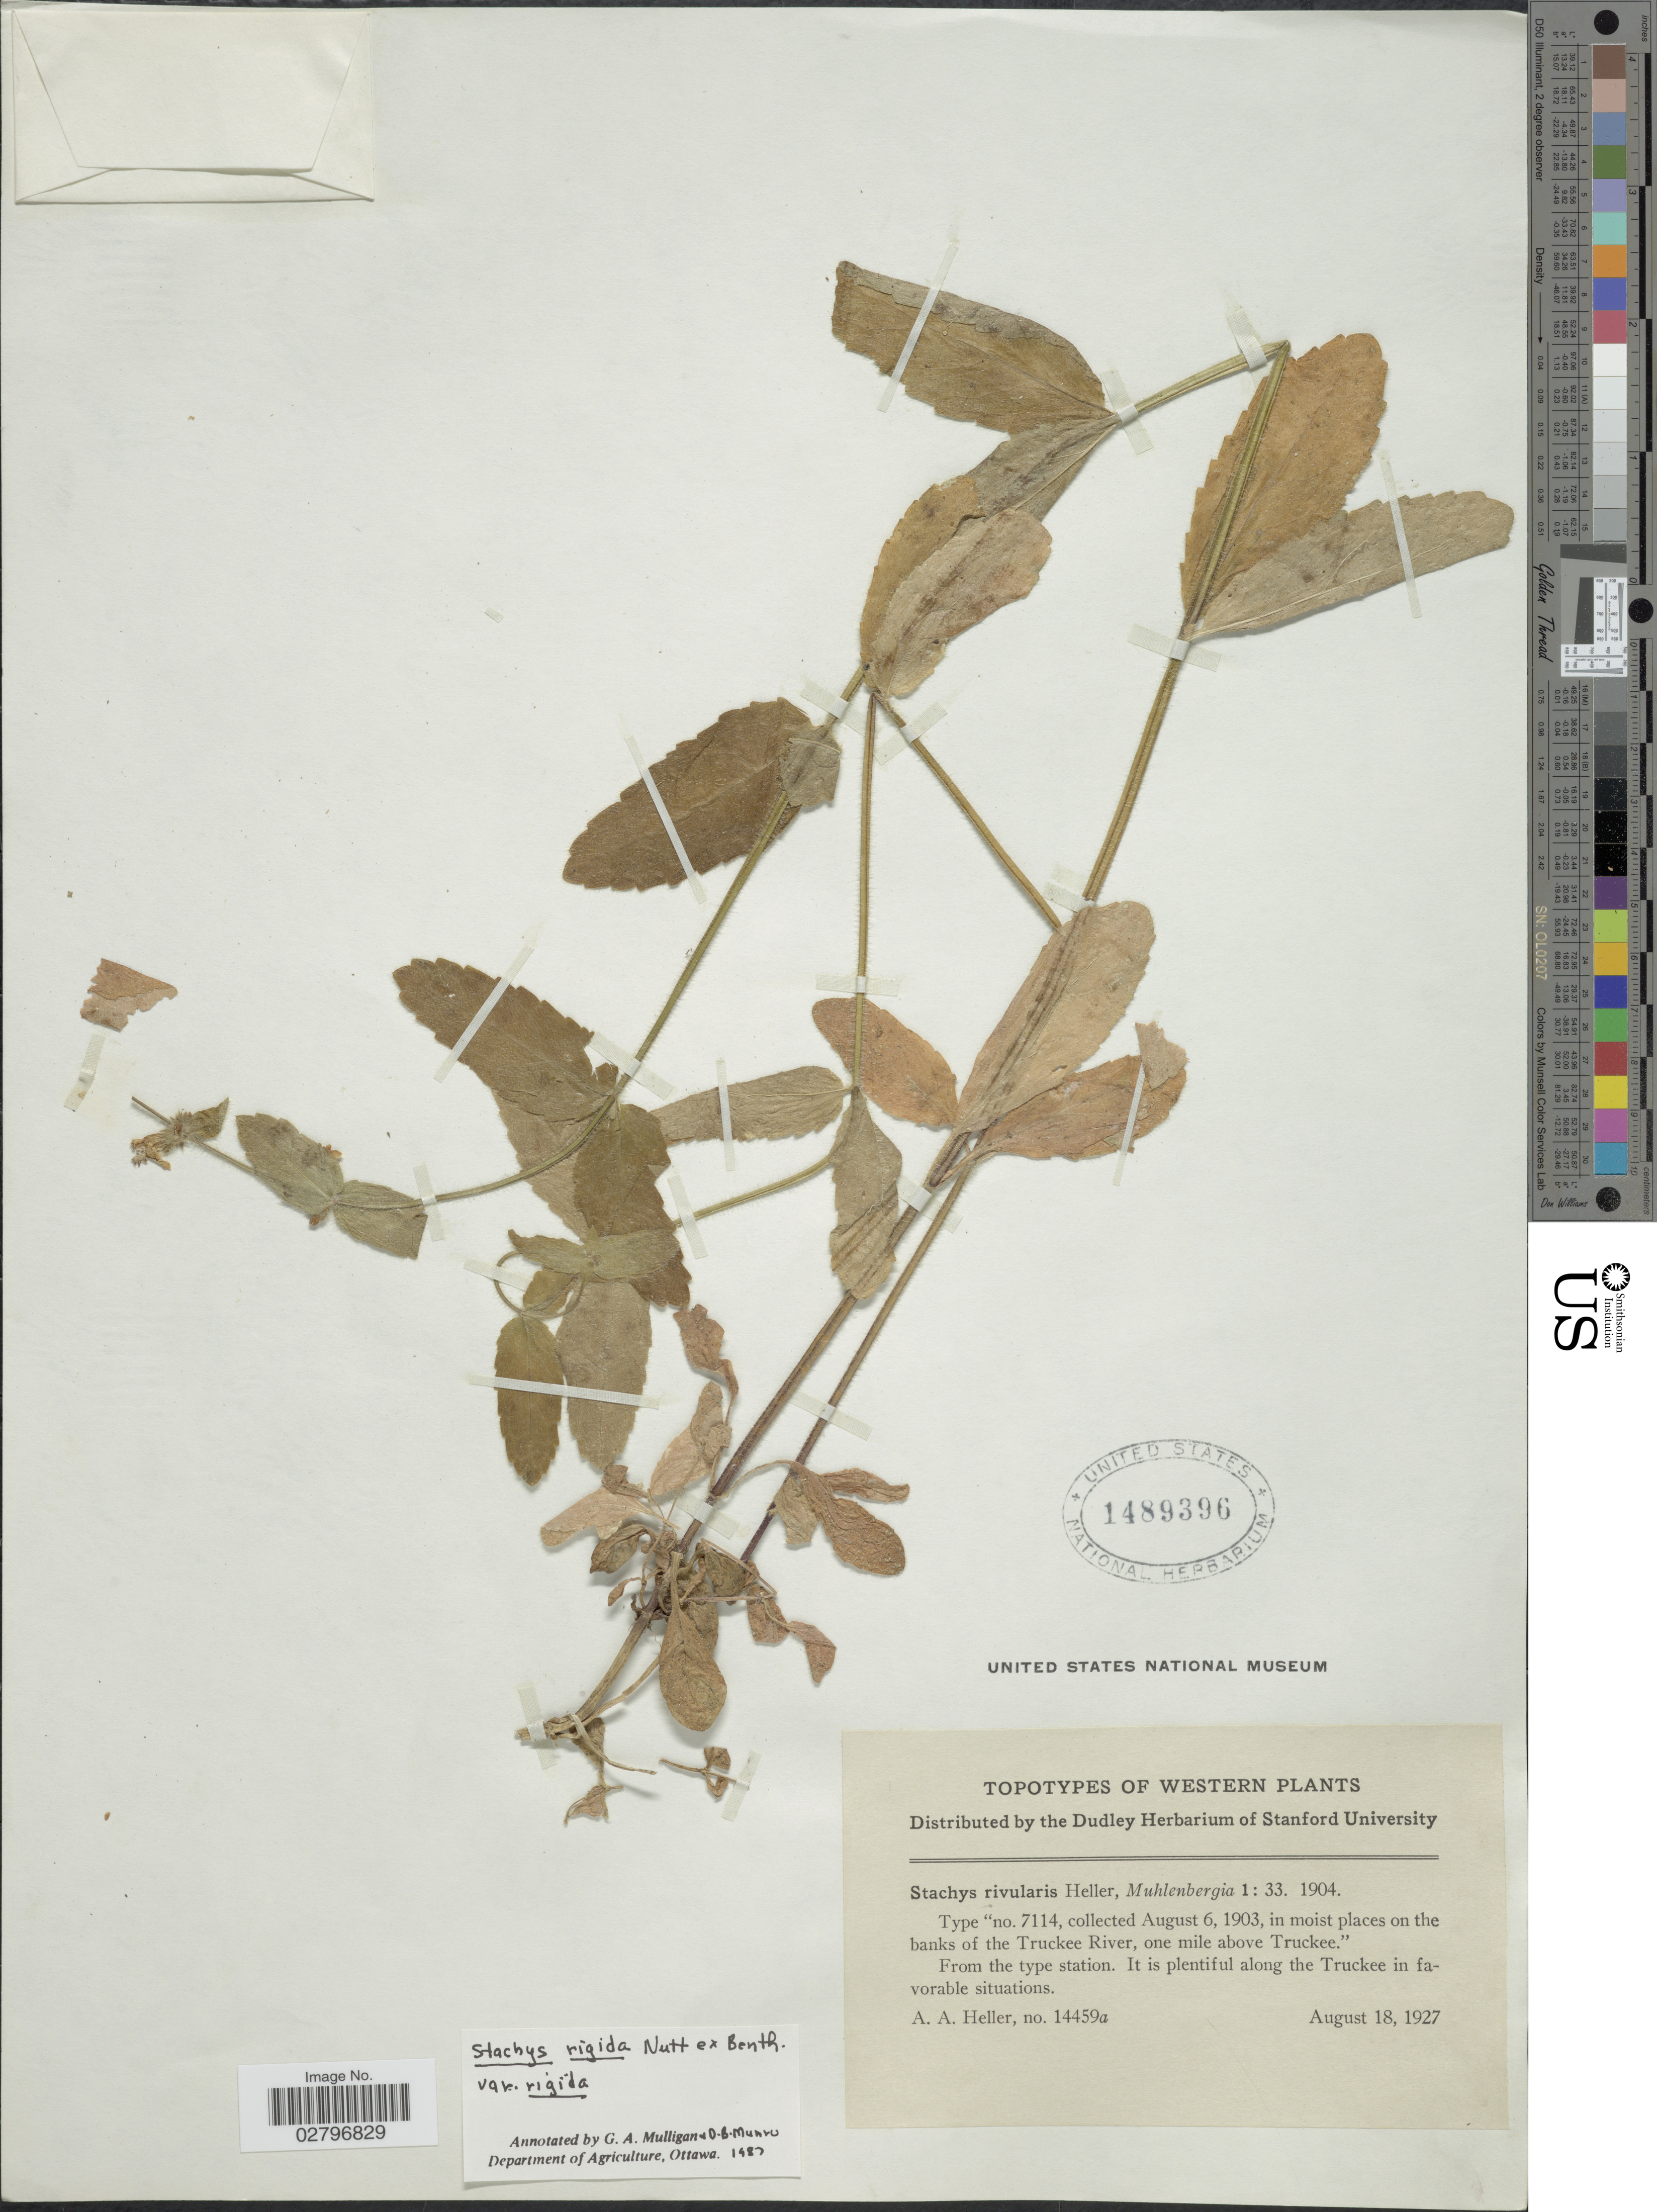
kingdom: Plantae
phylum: Tracheophyta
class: Magnoliopsida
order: Lamiales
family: Lamiaceae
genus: Stachys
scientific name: Stachys rigida subsp. typica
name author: Epling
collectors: A. A. Heller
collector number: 14459a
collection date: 1927-08-18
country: United States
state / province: California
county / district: Nevada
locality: In moist places on the banks of the Truckee River, one mile above Truckee. Western.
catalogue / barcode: US 1489396